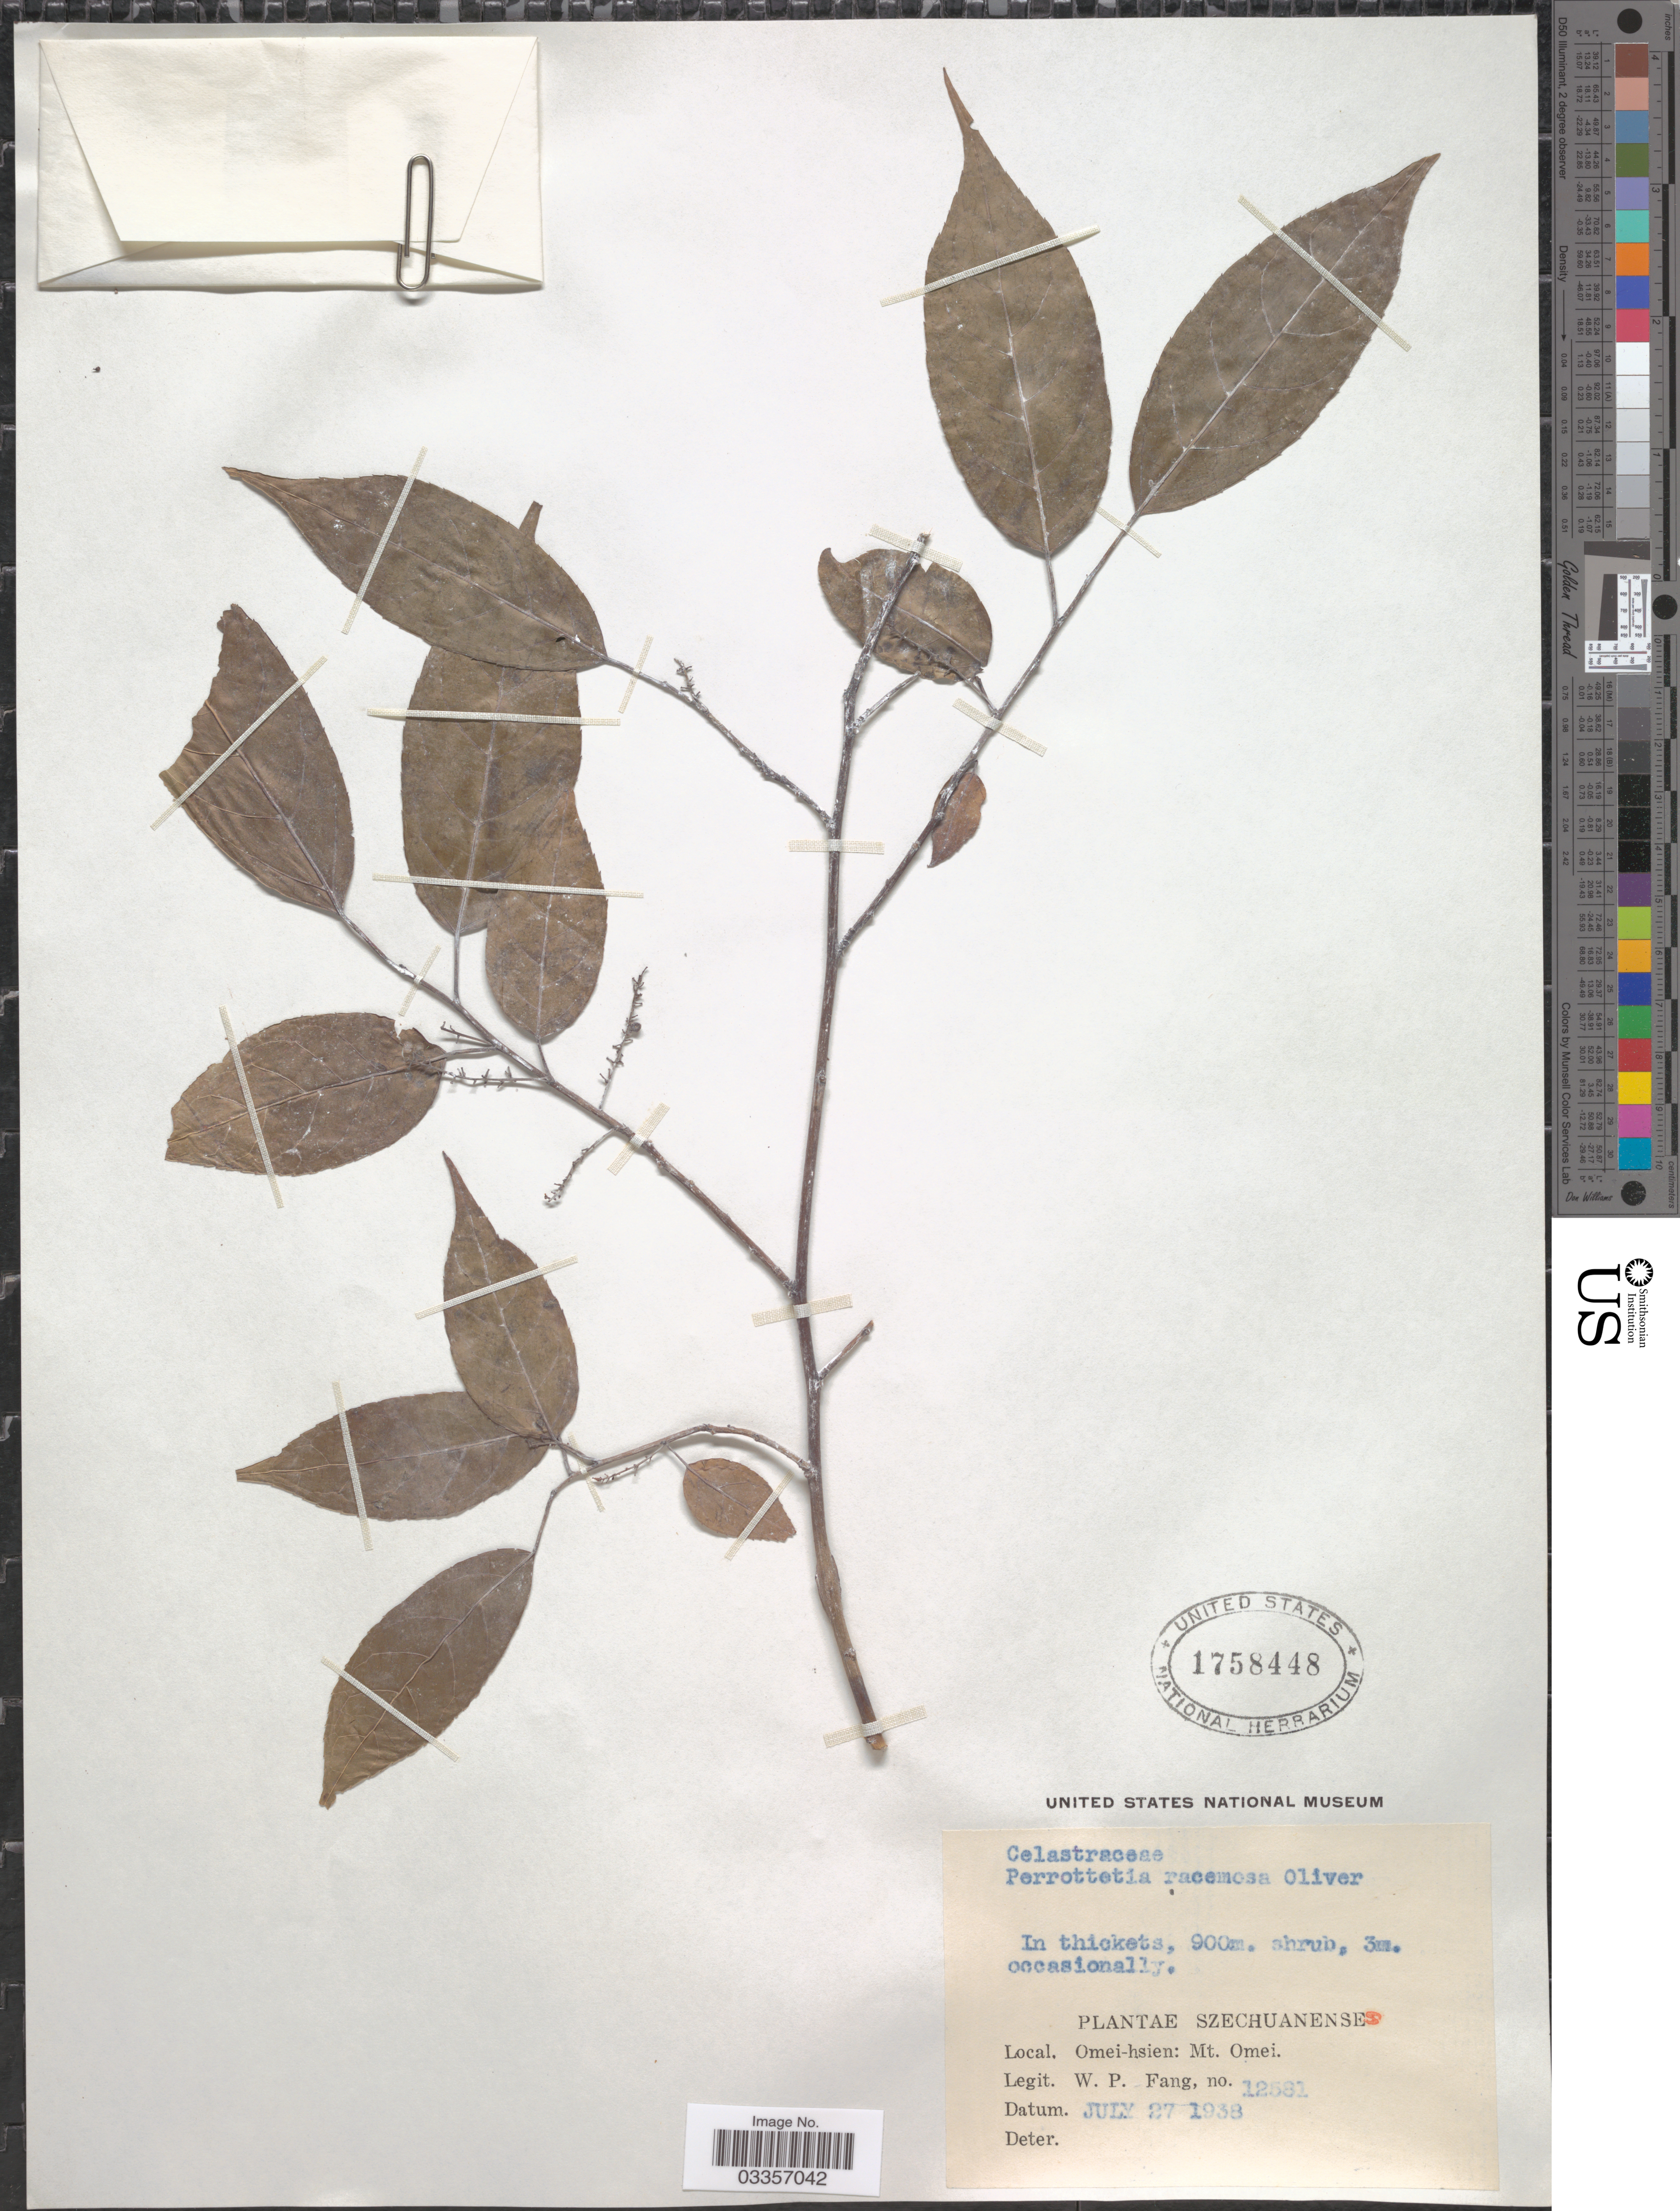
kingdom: Plantae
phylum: Tracheophyta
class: Magnoliopsida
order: Huerteales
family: Dipentodontaceae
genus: Perrottetia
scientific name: Perrottetia racemosa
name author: (Oliv.) Loes.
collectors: W. P. Fang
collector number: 12581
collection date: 1938-07-27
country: China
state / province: Sichuan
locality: Szechuanense, Omei-hsien: Mt. Omei.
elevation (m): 900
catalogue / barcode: US 1758448